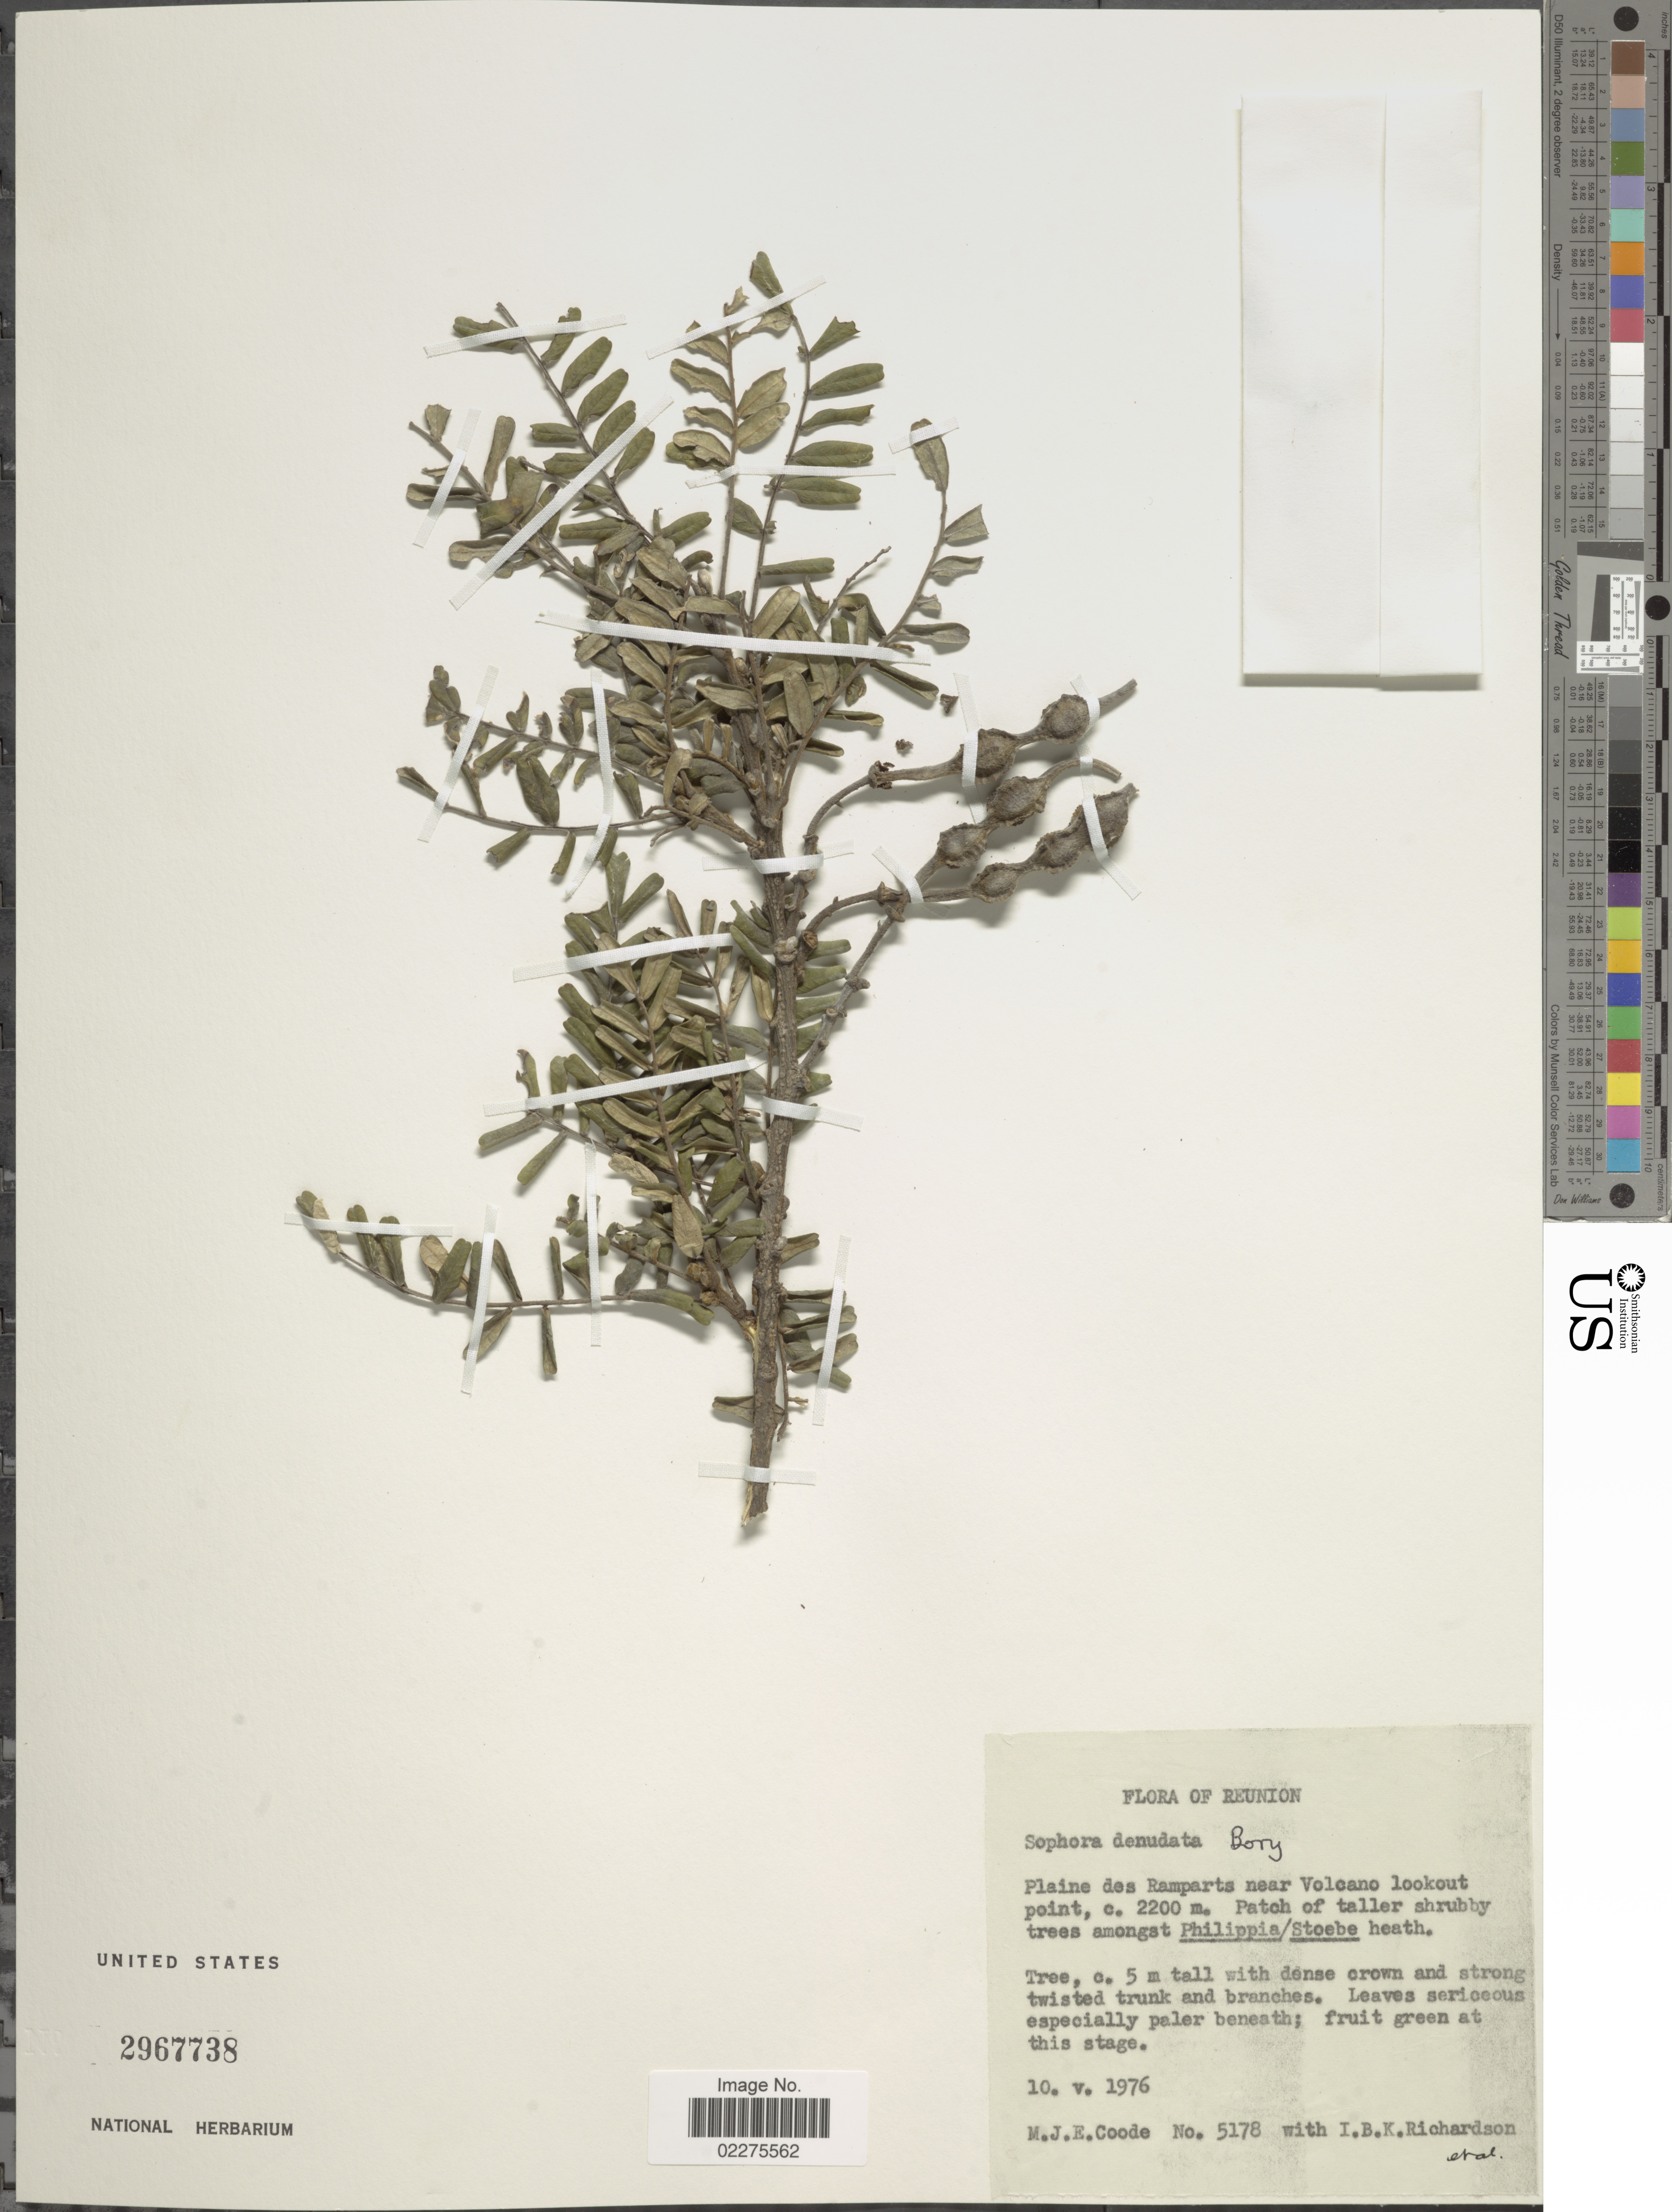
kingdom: Plantae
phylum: Tracheophyta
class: Magnoliopsida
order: Fabales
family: Fabaceae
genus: Sophora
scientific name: Sophora denudata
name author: Bory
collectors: M. J. E. Coode & I. B. Richardson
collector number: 5178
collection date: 1976-05-10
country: Reunion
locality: Plaine des Ramparts near Volcano lookout point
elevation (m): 2200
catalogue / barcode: US 2967738